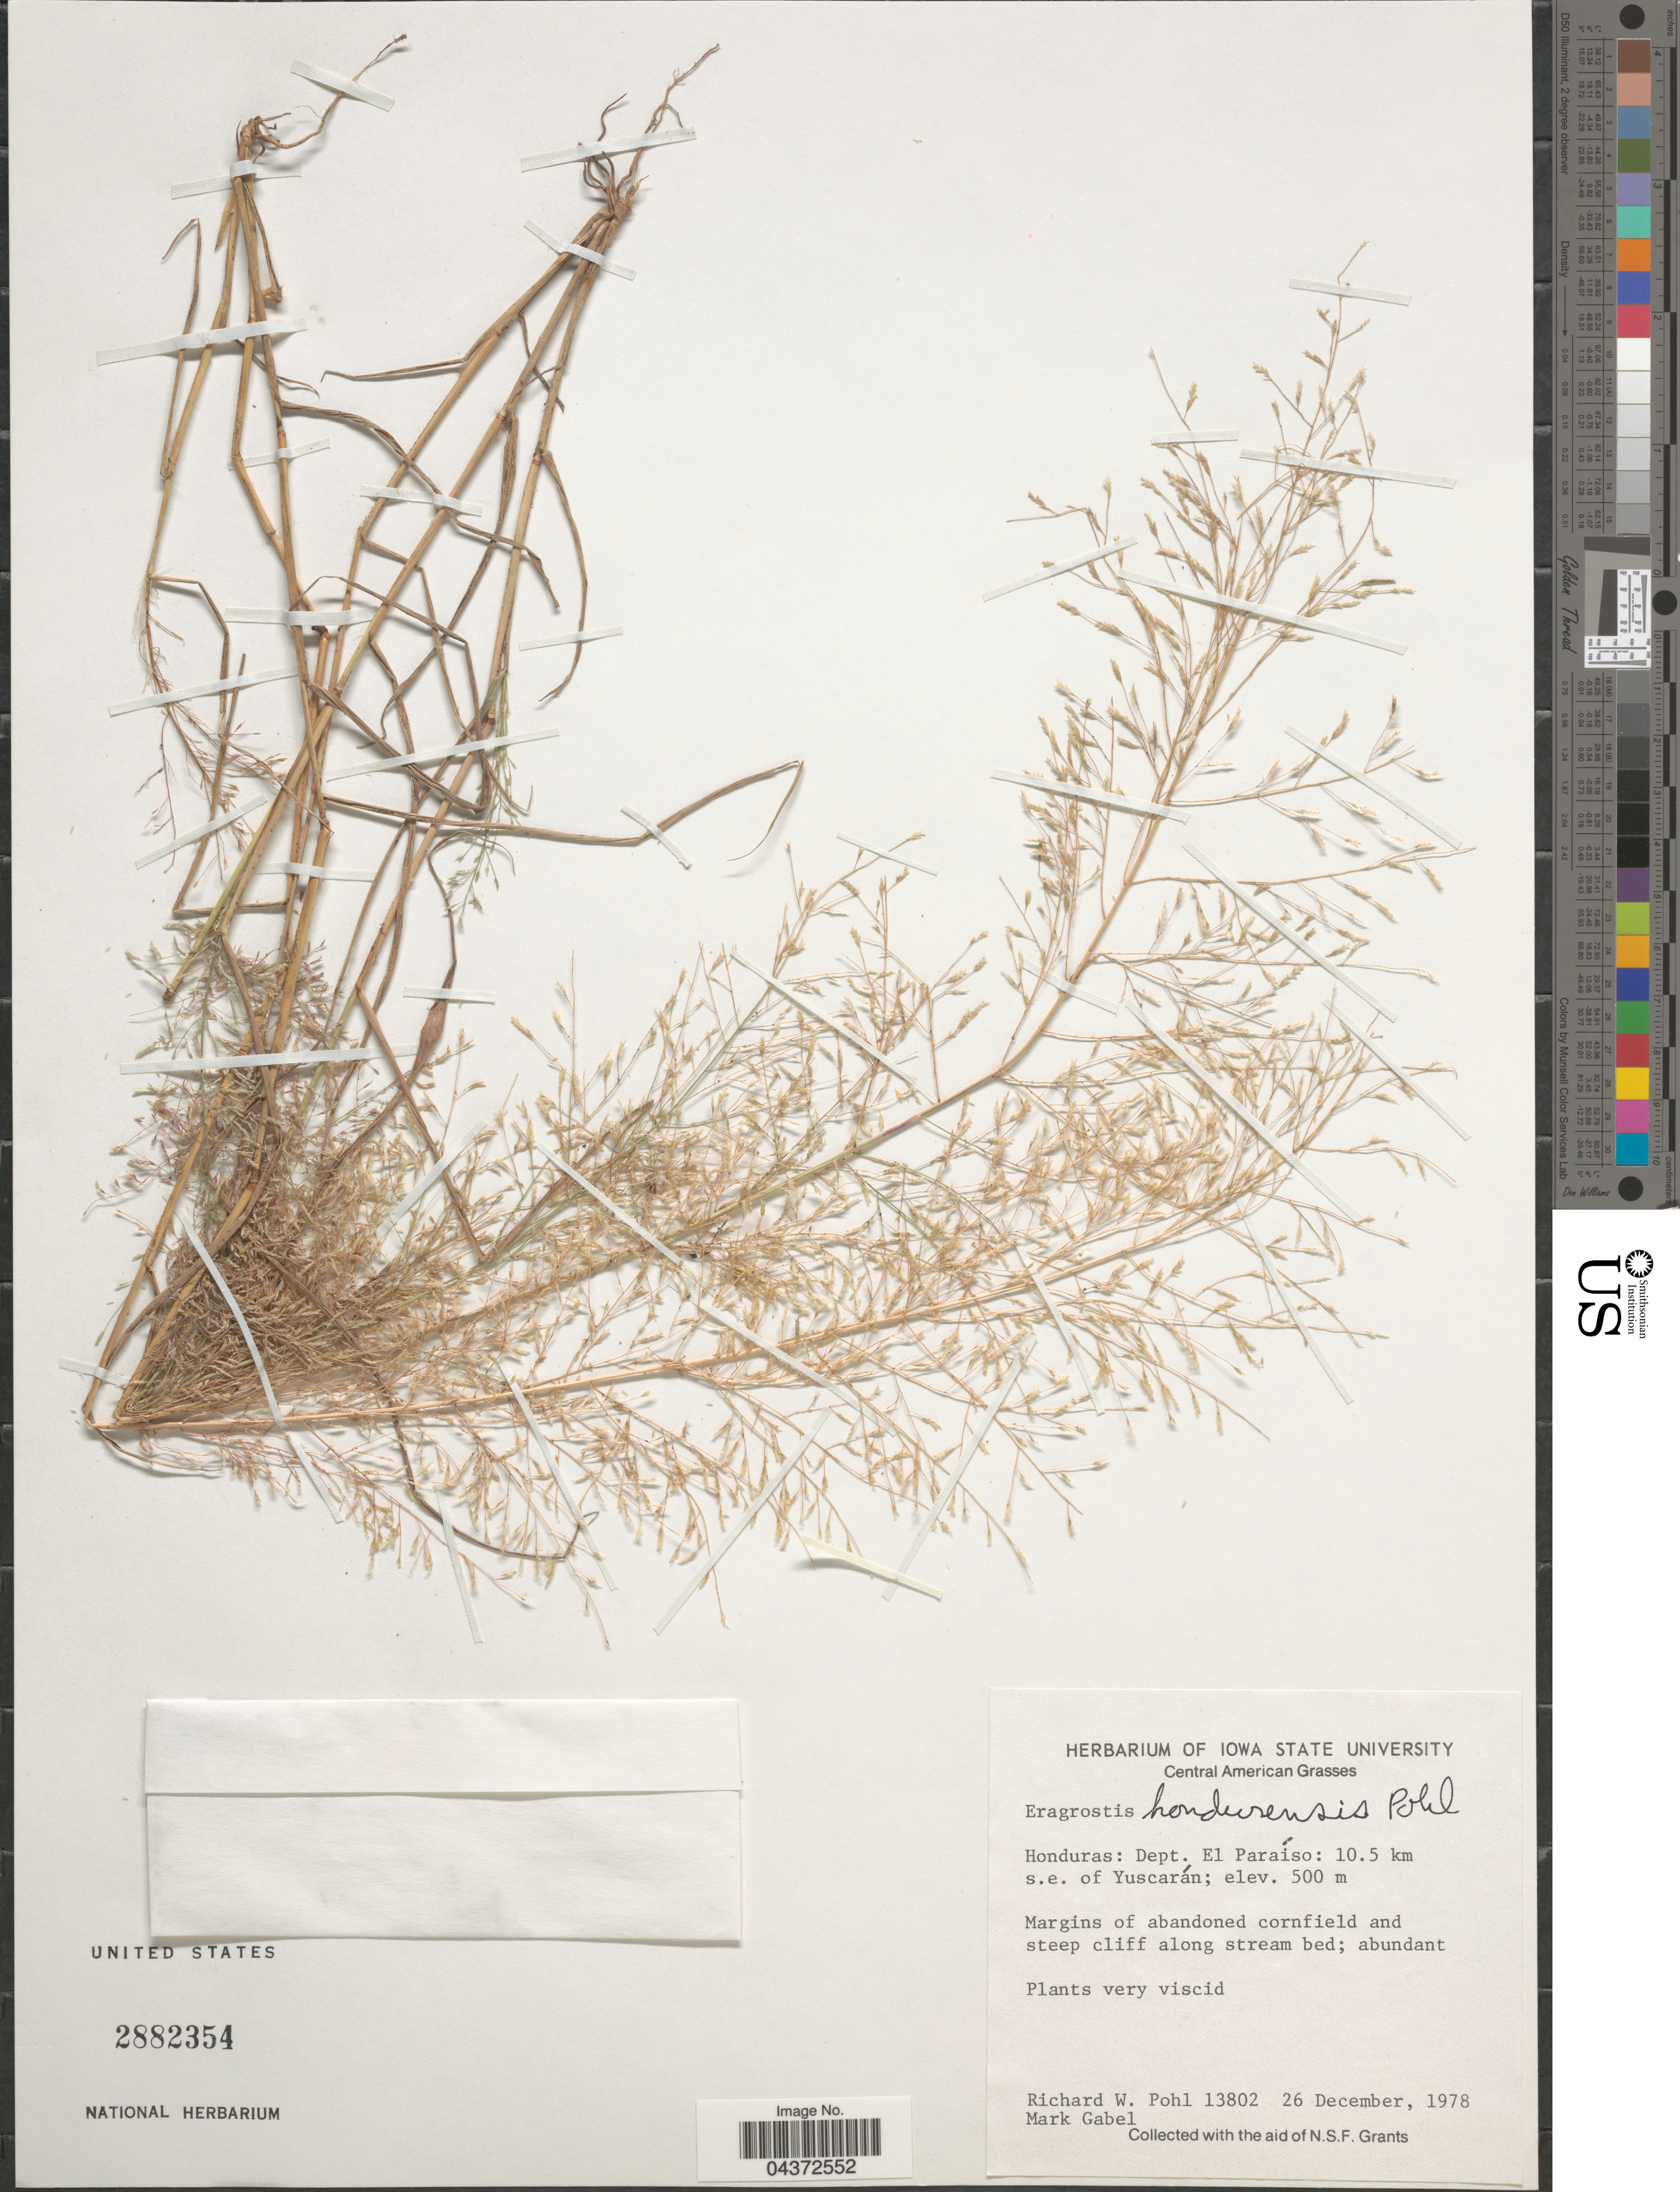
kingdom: Plantae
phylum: Tracheophyta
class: Liliopsida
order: Poales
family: Poaceae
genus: Eragrostis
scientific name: Eragrostis hondurensis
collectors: R. W. Pohl & M. Gabel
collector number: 13802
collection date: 1978-12-26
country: Honduras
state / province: El Paraiso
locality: Dept. El Paraíso: 10.5 km s.e. of Yuscarán.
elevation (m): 500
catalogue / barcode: US 2882354